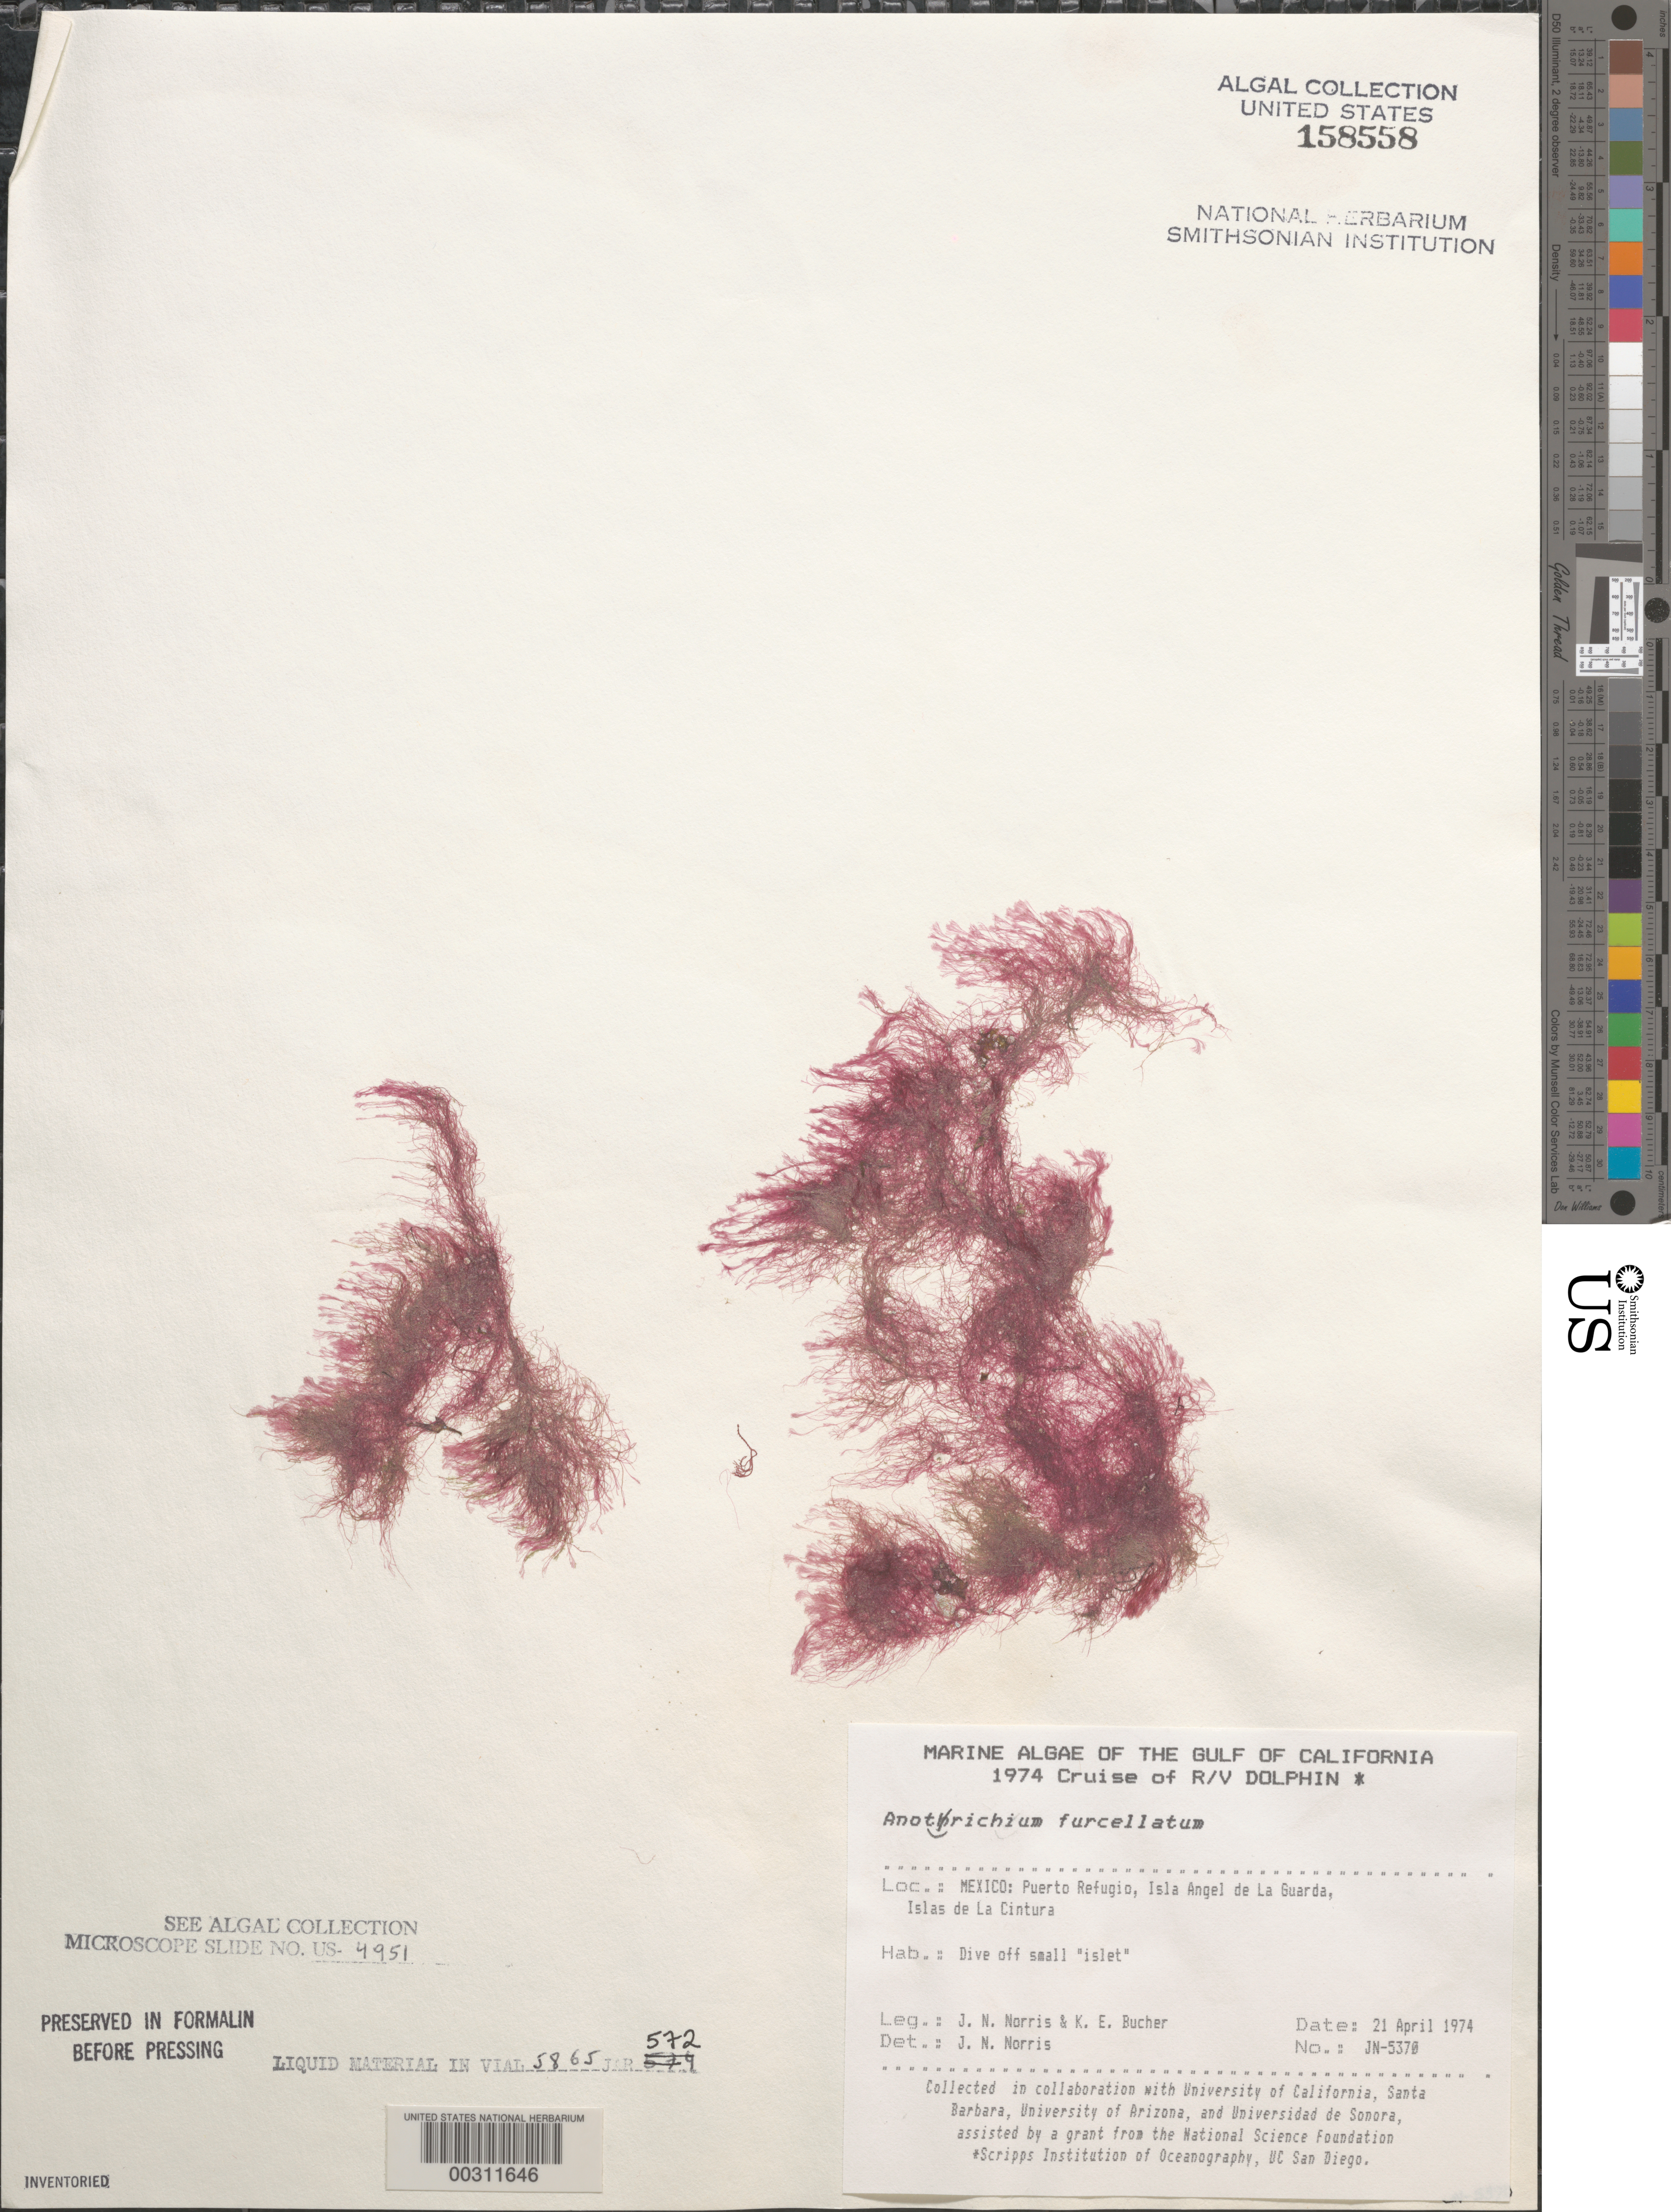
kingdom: Plantae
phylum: Rhodophyta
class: Florideophyceae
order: Ceramiales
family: Wrangeliaceae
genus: Anotrichium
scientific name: Anotrichium furcellatum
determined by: Abbott, Isabella A.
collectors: J. N. Norris & K. E. Bucher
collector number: JN-5370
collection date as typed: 21 Apr 1974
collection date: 1974-04-21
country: Mexico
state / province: Baja California Norte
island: Isla Angel de la Guarda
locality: Puerto Refugio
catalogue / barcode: US 158558